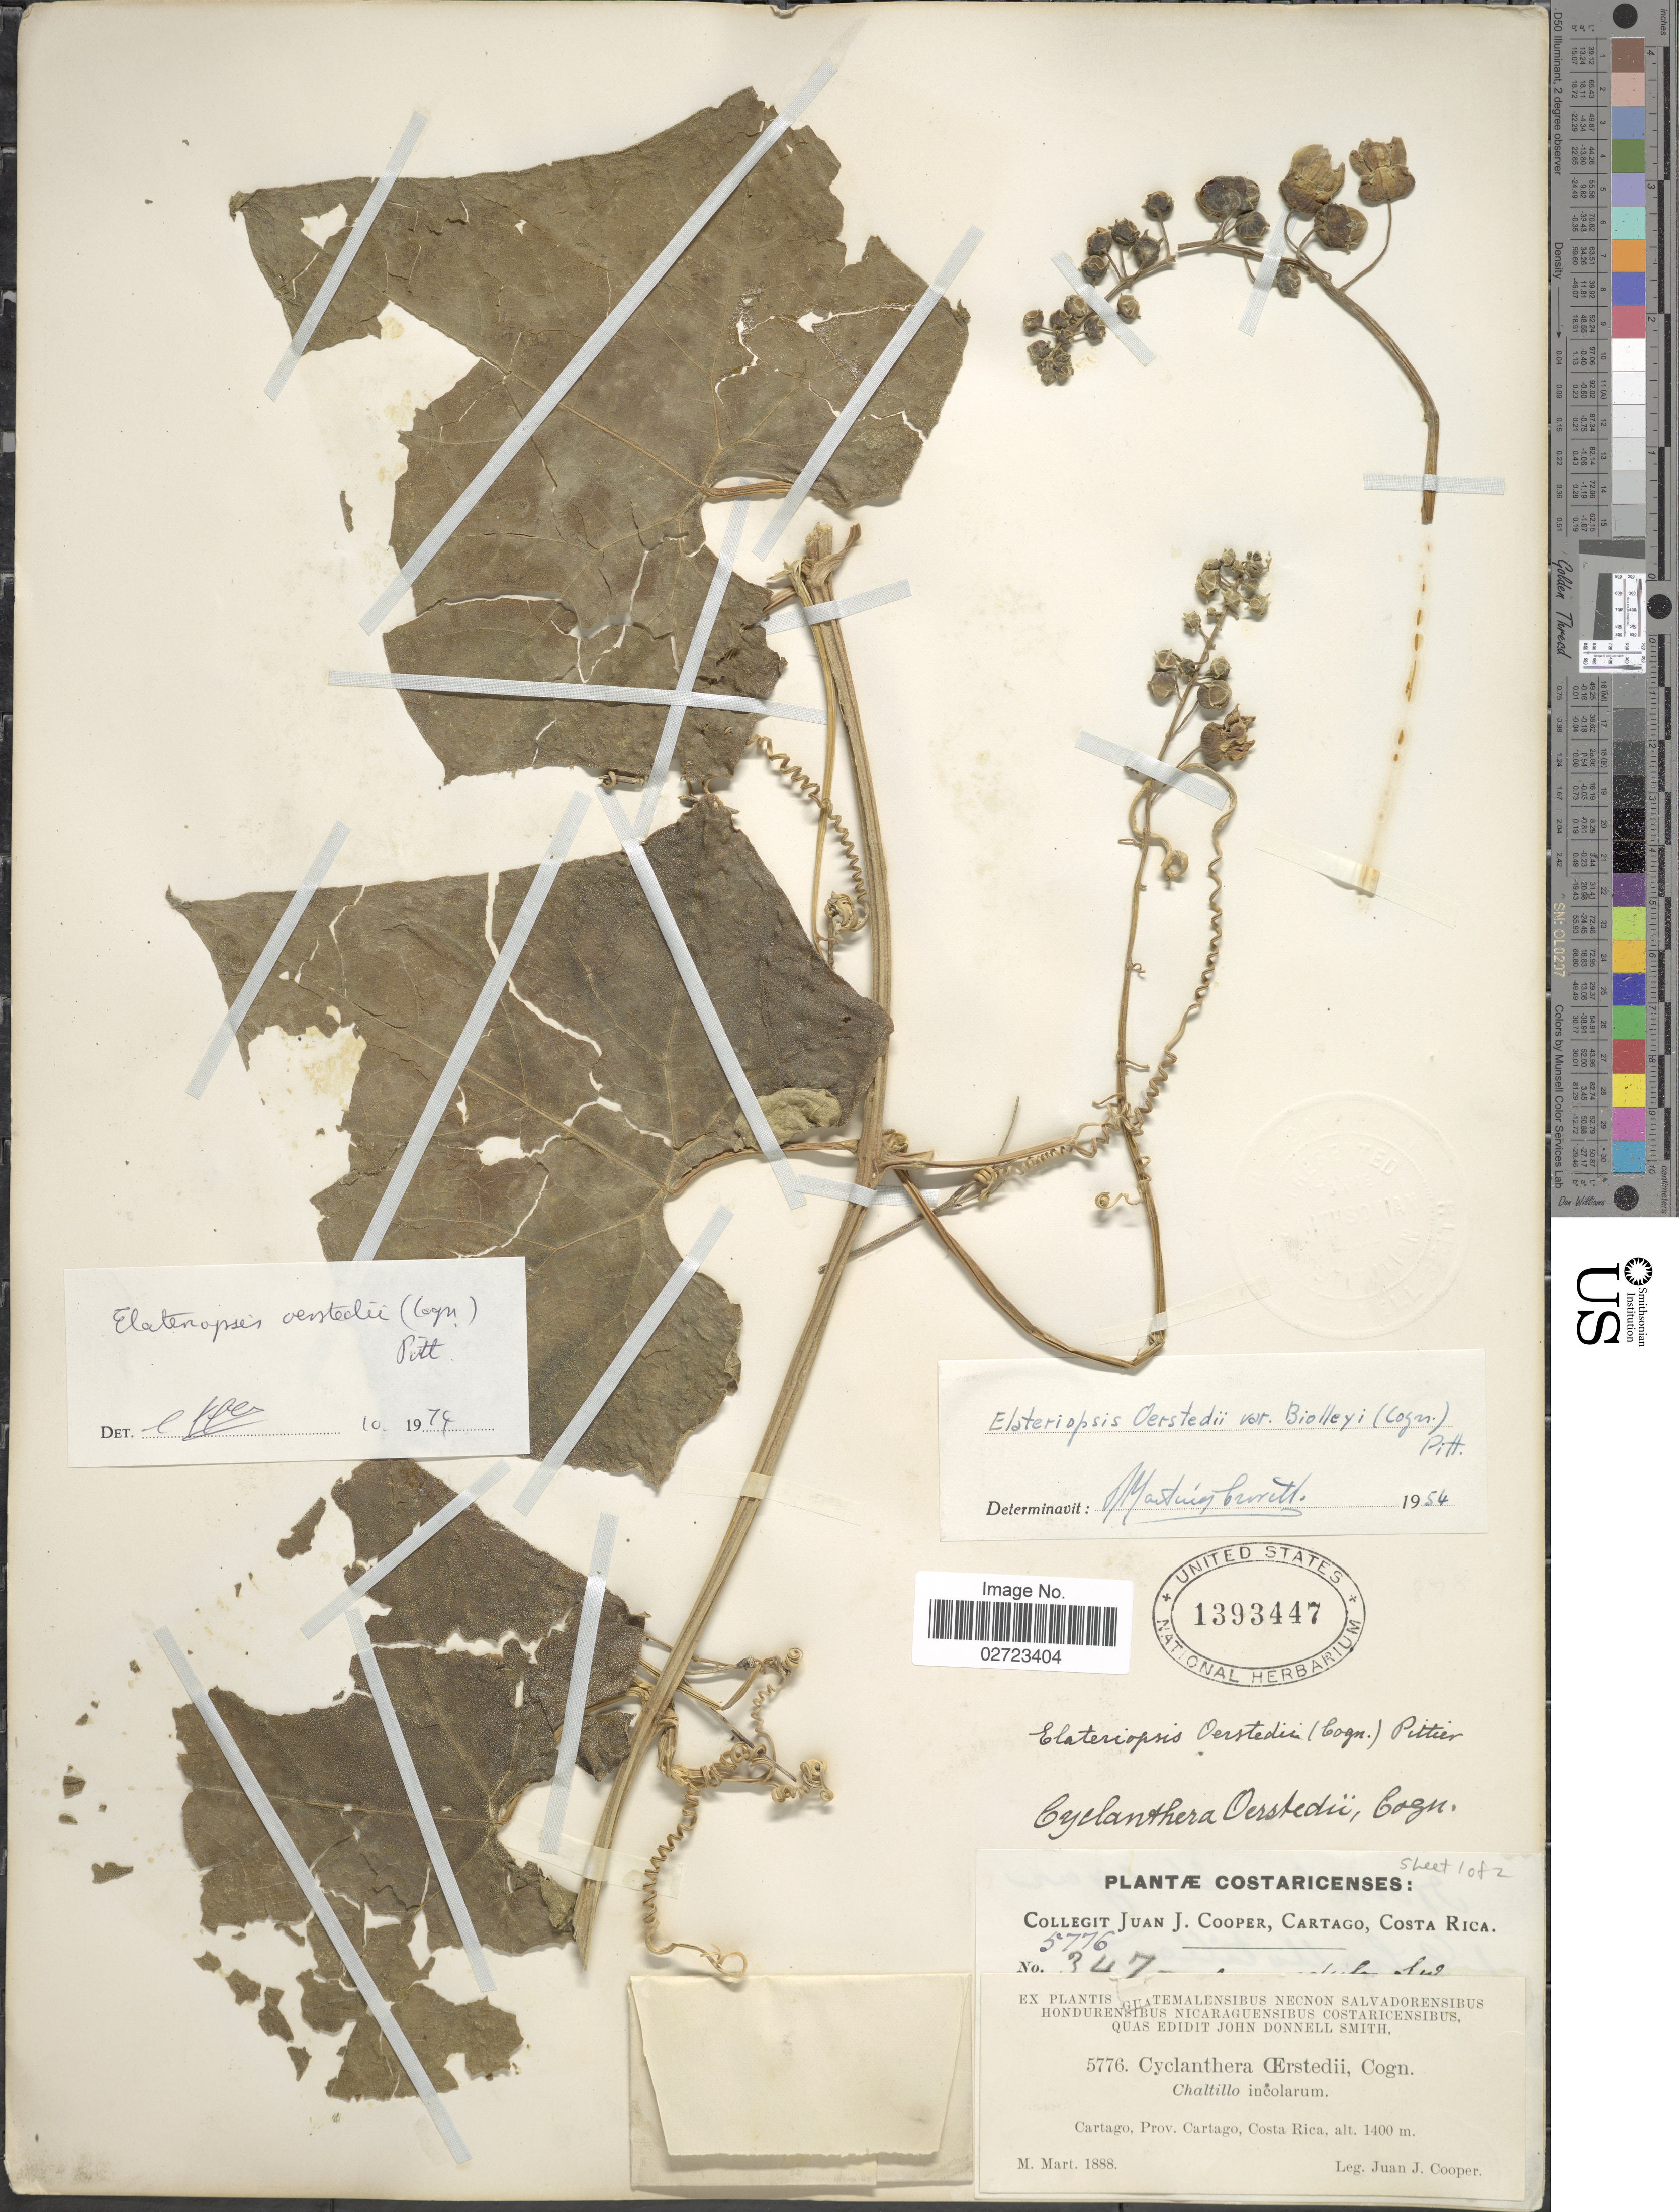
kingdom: Plantae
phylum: Tracheophyta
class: Magnoliopsida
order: Cucurbitales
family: Cucurbitaceae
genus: Hanburia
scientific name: Hanburia oerstedii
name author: (Cogn.) H. Schaef. & S.S. Renner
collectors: J. J. Cooper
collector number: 5776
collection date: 1888-03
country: Costa Rica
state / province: Cartago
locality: Cartago, Prov. Cartago.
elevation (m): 1400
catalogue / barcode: US 1393447